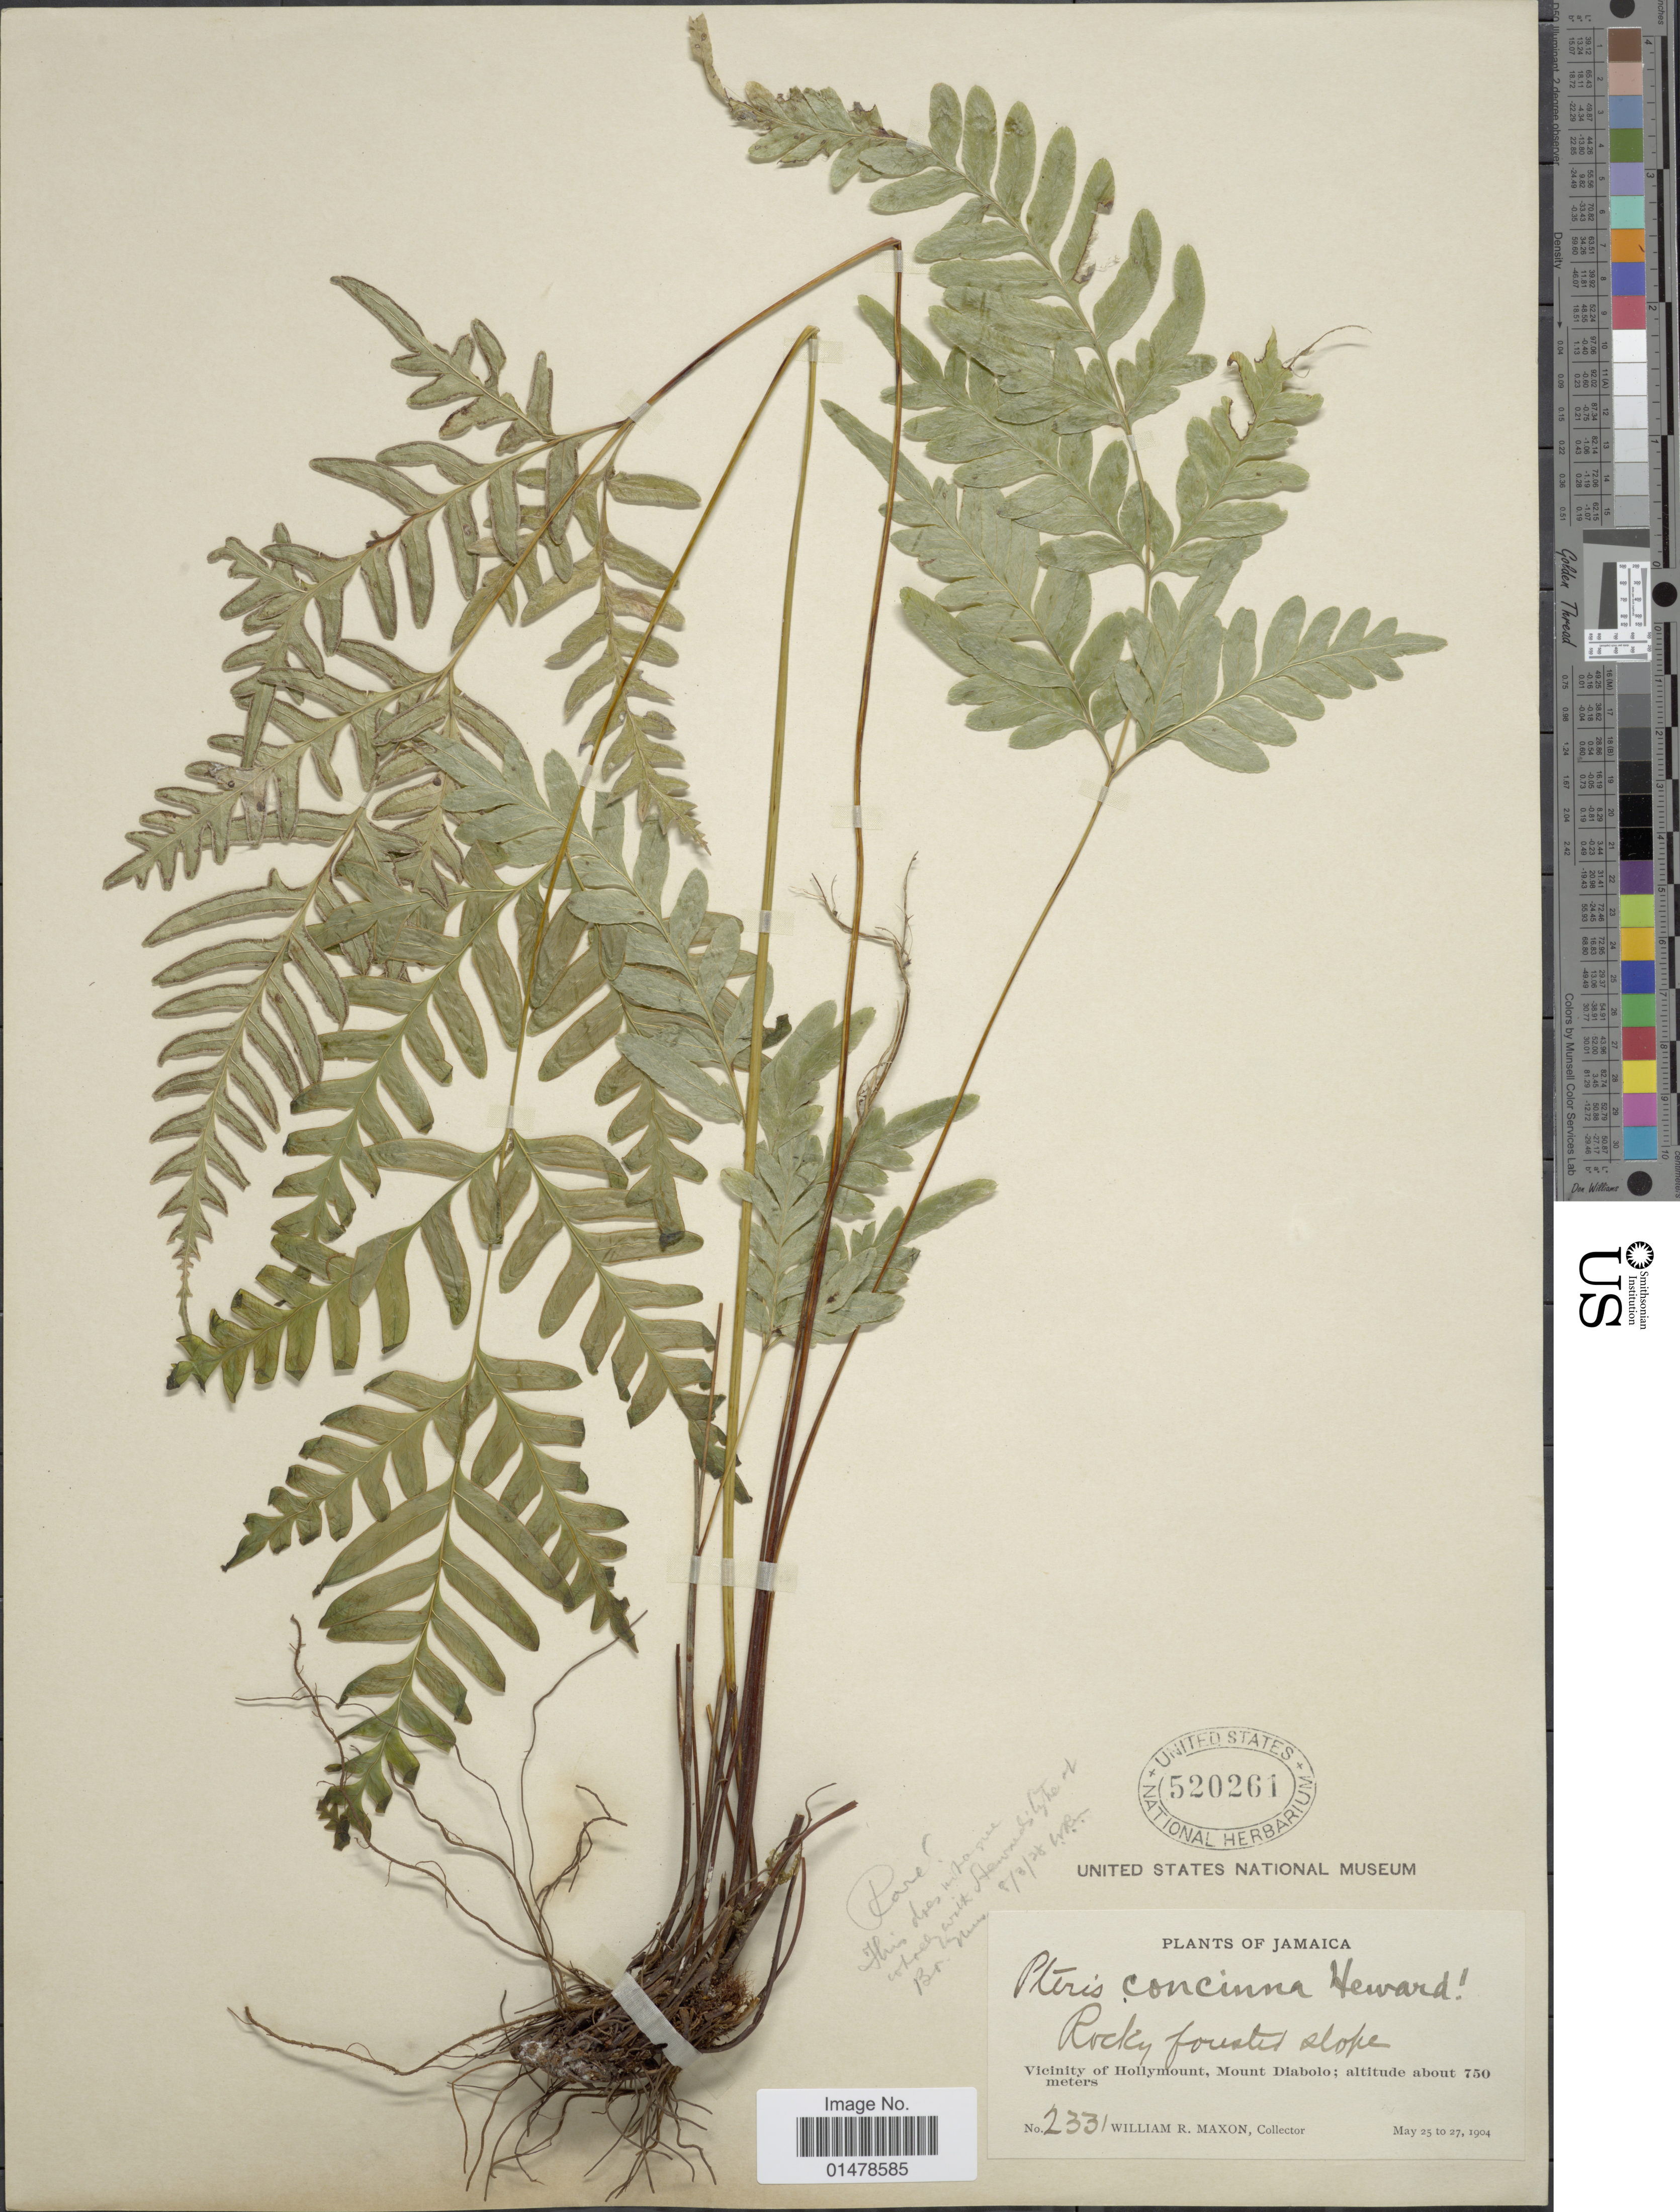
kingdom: Plantae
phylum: Tracheophyta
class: Polypodiopsida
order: Polypodiales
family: Pteridaceae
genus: Pteris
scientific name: Pteris concinna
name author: Herter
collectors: W. R. Maxon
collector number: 2331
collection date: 1904-05-25/1904-05-27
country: Jamaica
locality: Vicinity of Hollymount, Mount Diabolo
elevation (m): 750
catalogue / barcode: US 520261